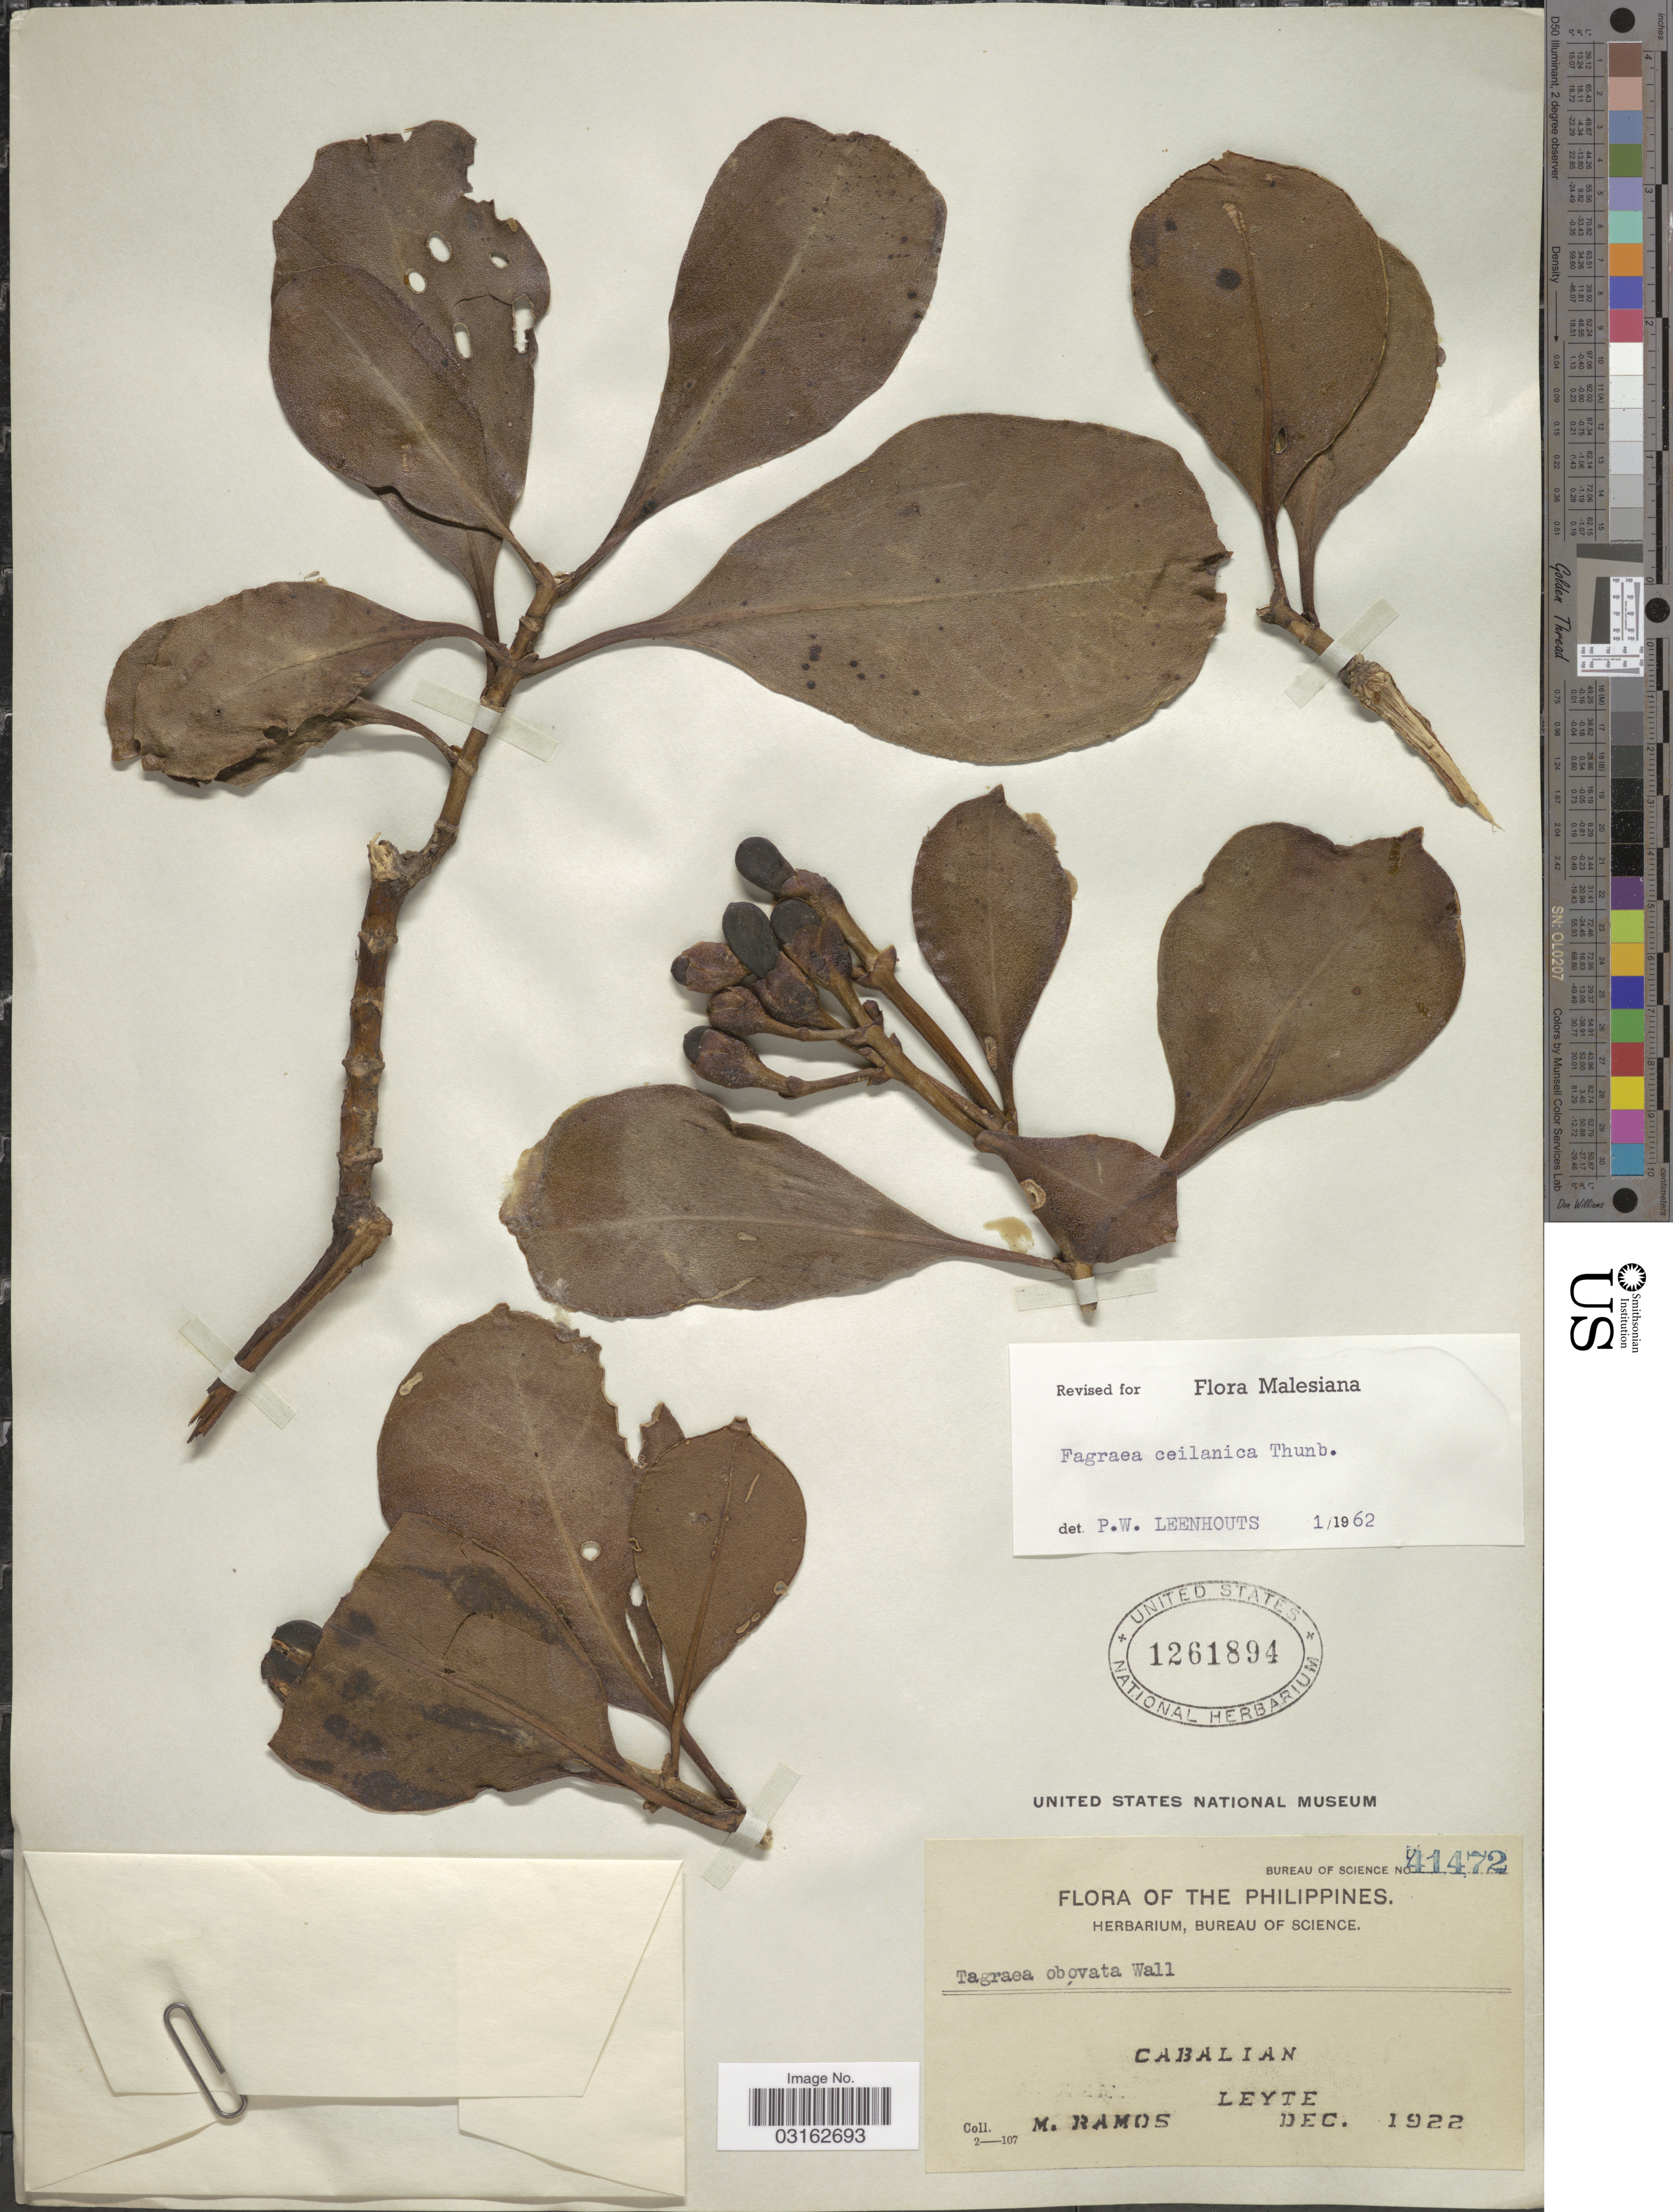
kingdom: Plantae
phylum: Tracheophyta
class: Magnoliopsida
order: Gentianales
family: Gentianaceae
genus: Fagraea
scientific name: Fagraea ceilanica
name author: Thunb.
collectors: M. Ramos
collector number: Bureau of Science 41472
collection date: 1922-12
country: Philippines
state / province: Eastern Visayas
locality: Cabalian, Leyte.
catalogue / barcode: US 1261894